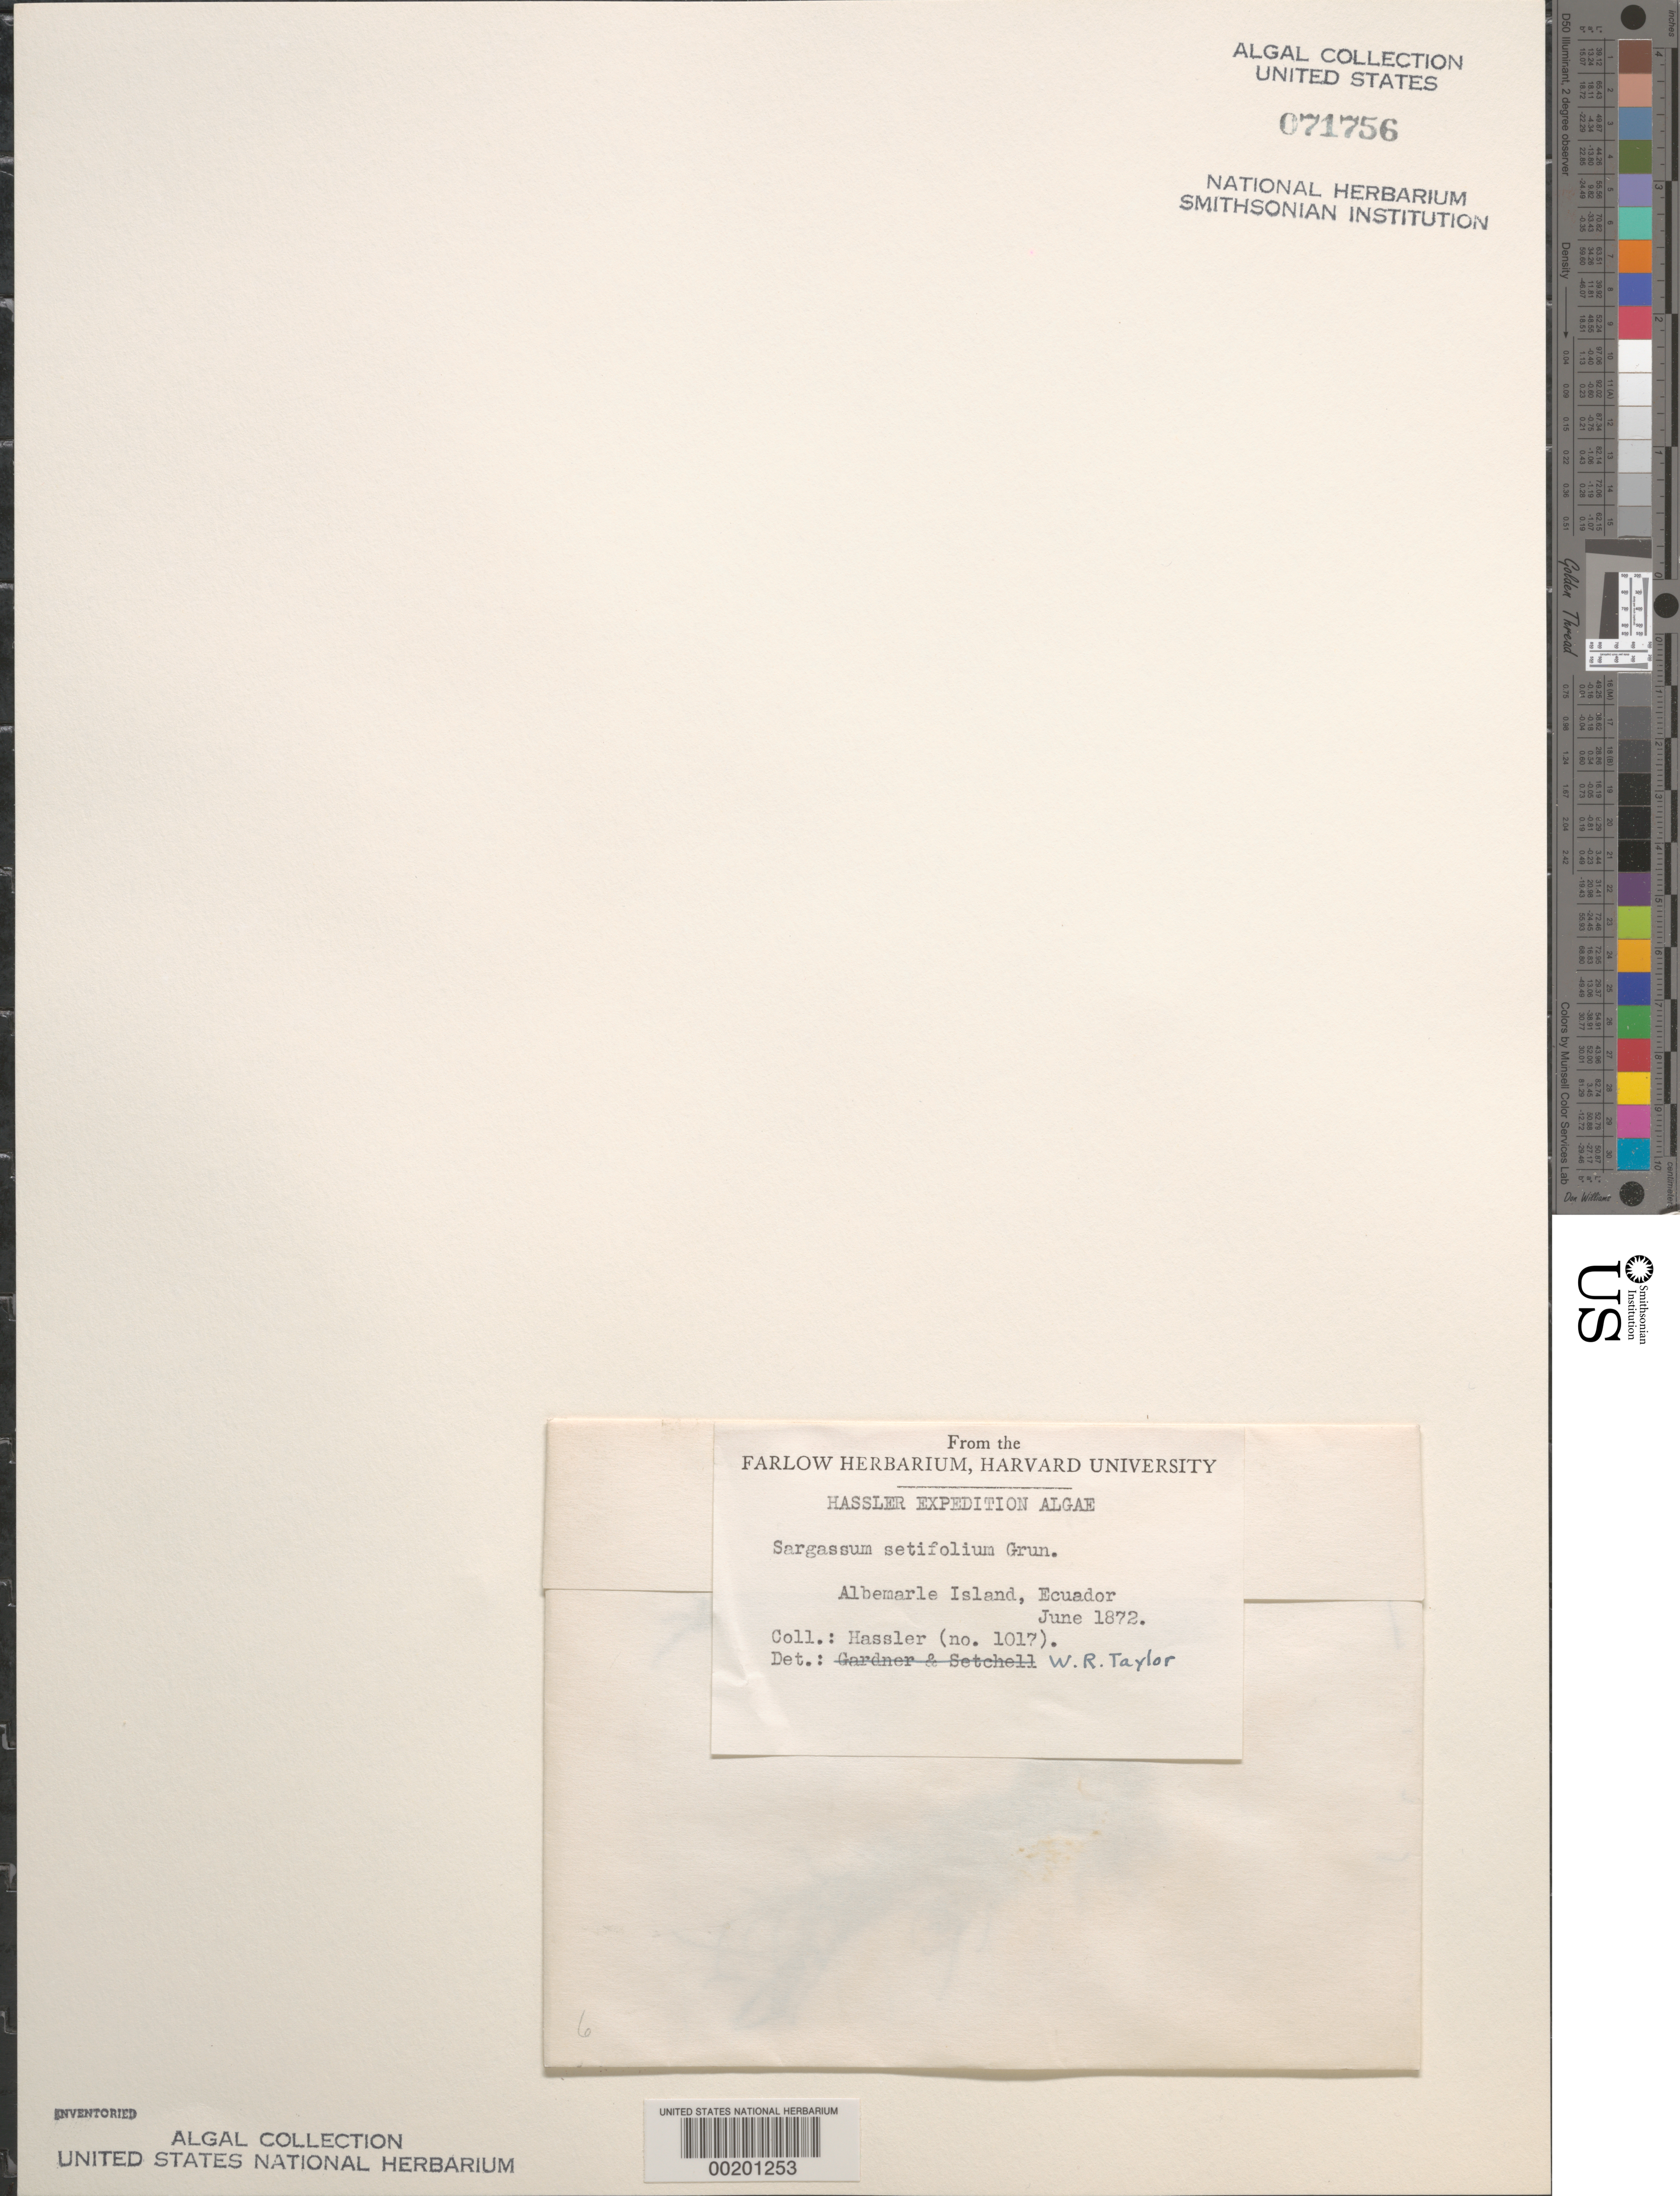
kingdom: Chromista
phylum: Ochrophyta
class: Phaeophyceae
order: Fucales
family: Sargassaceae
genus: Sargassum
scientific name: Sargassum setifolium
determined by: Taylor, William R.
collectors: T. Hill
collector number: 1017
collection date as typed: Jun 1872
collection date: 1872-06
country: Ecuador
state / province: Colón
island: Isabela [Albemarle]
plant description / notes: Hassler Expedition, 1871-1872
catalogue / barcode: US 71756